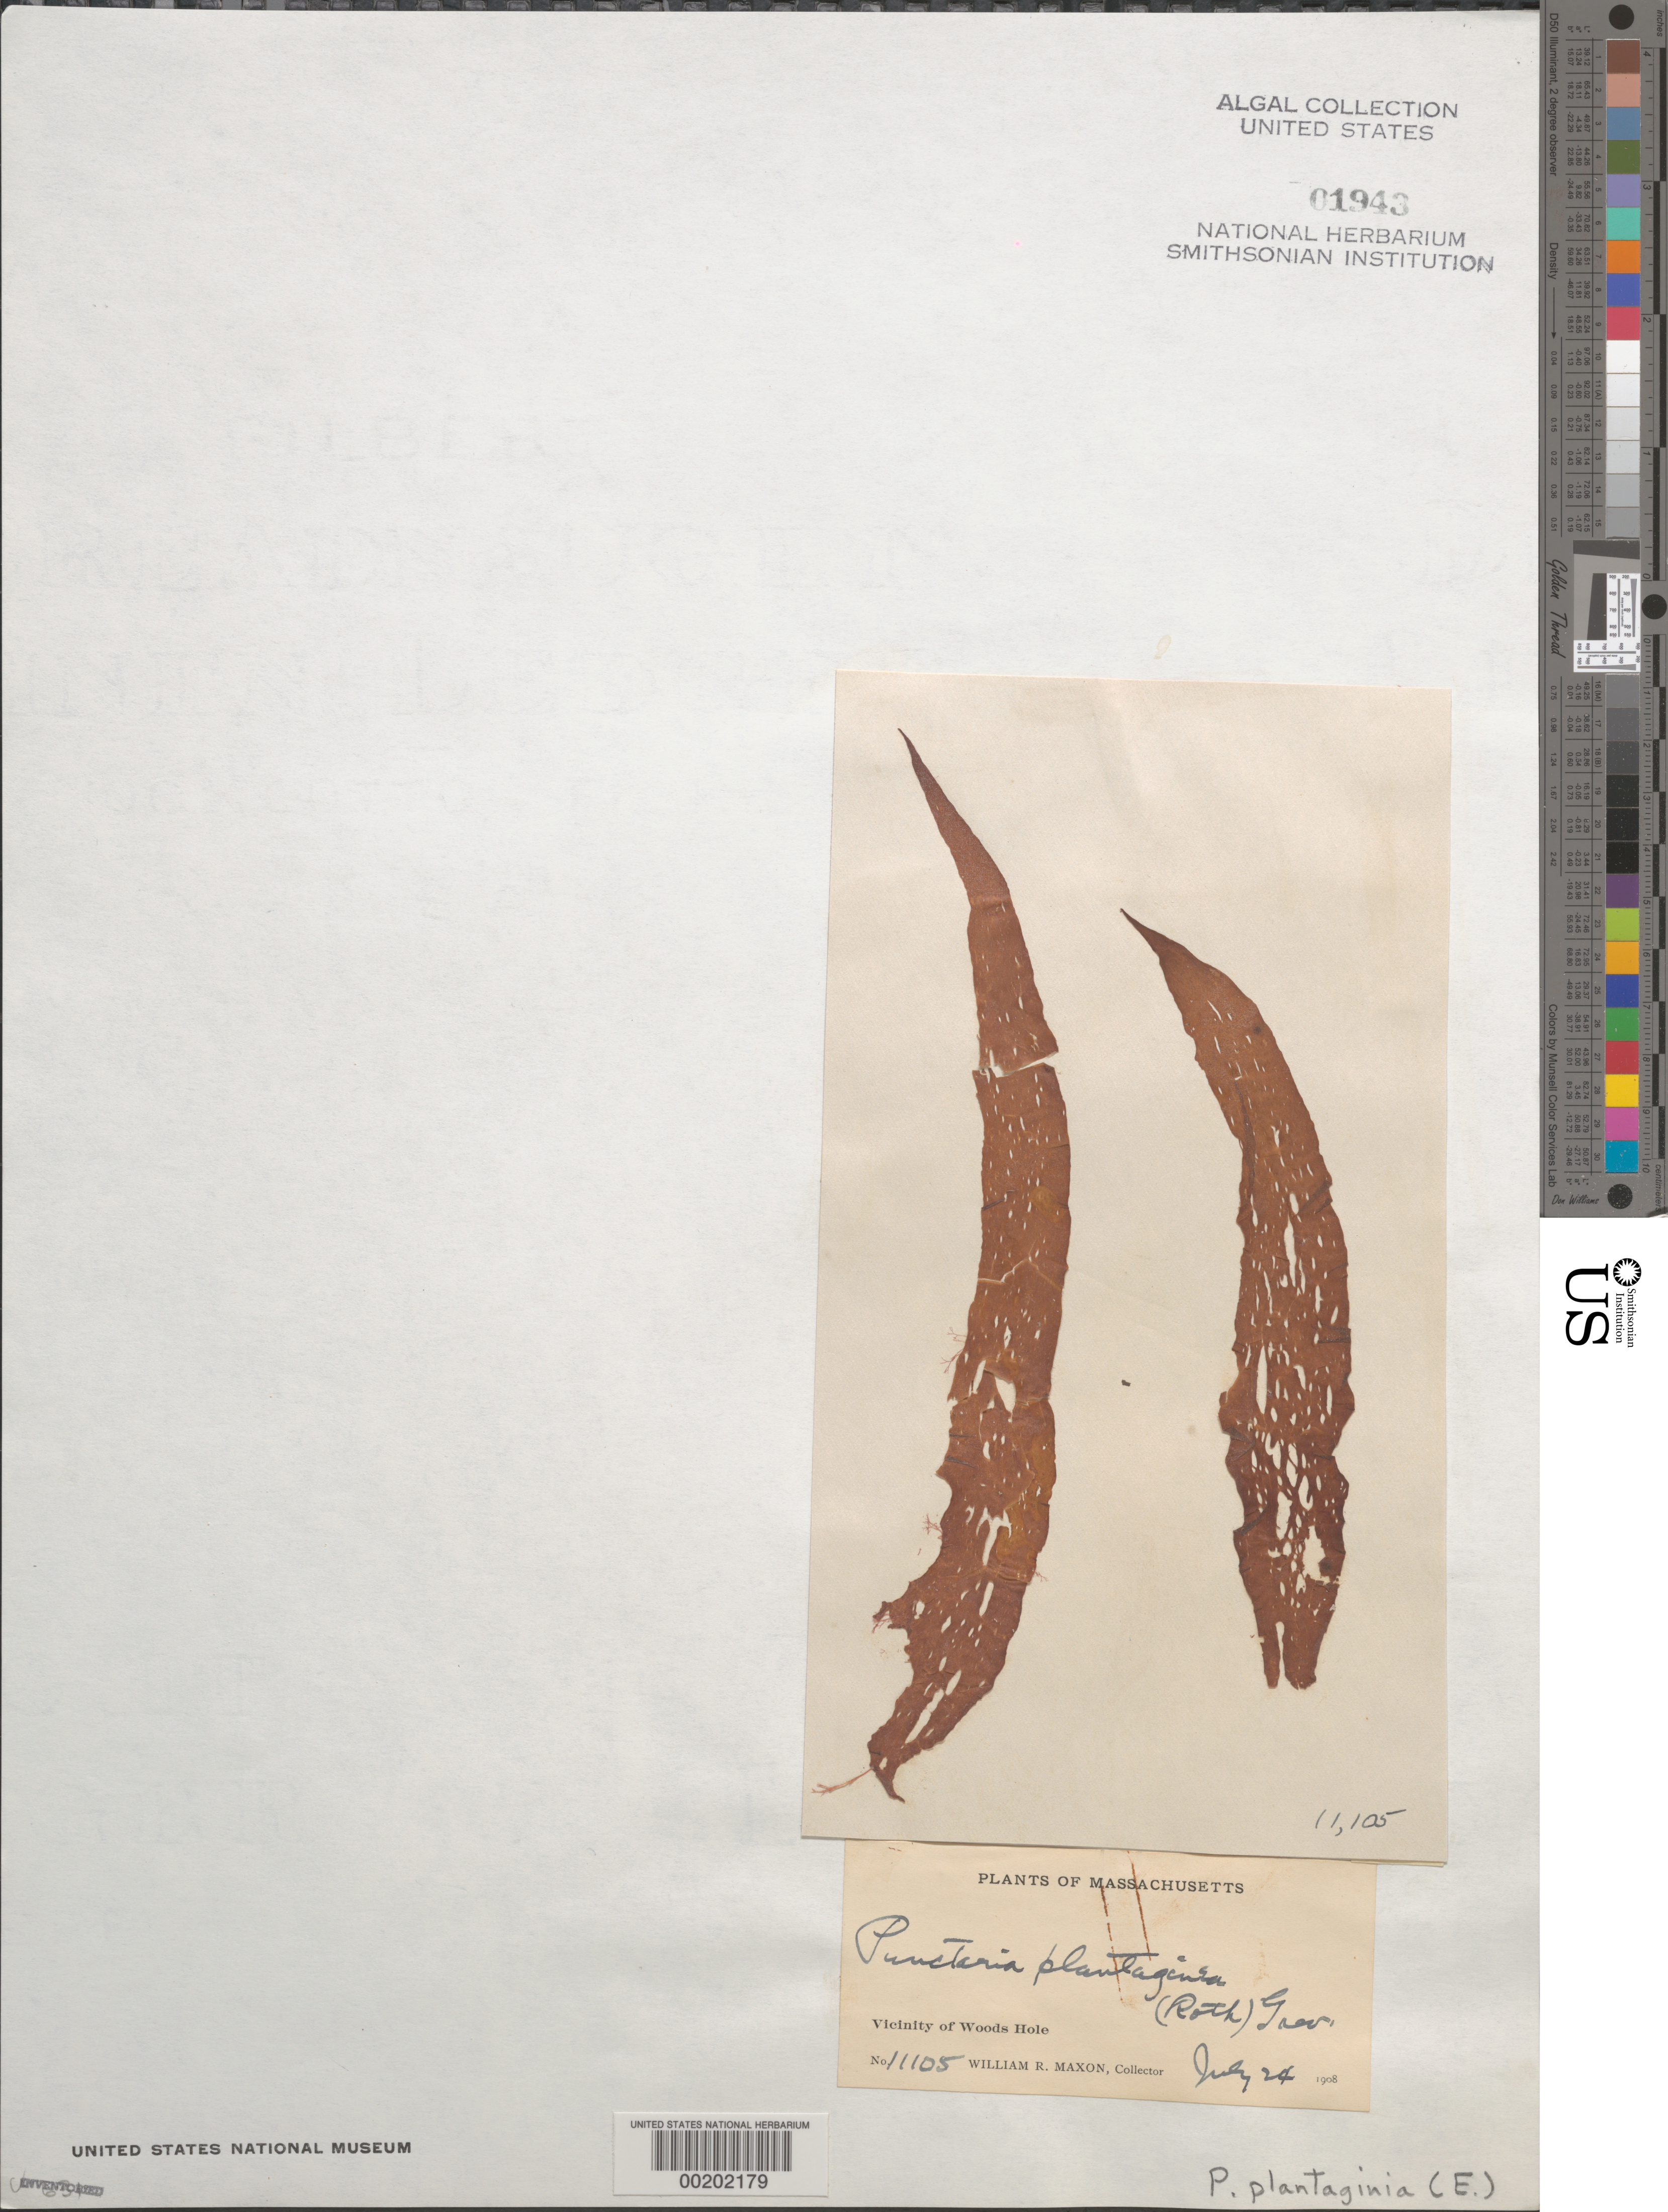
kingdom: Chromista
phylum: Ochrophyta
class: Phaeophyceae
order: Dictyosiphonales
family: Punctariaceae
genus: Punctaria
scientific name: Punctaria plantaginea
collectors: W. R. Maxon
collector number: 11105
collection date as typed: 24 Jul 1908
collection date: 1908-07-24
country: United States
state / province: Massachusetts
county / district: Barnstable County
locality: Woods Hole area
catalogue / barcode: US 1943